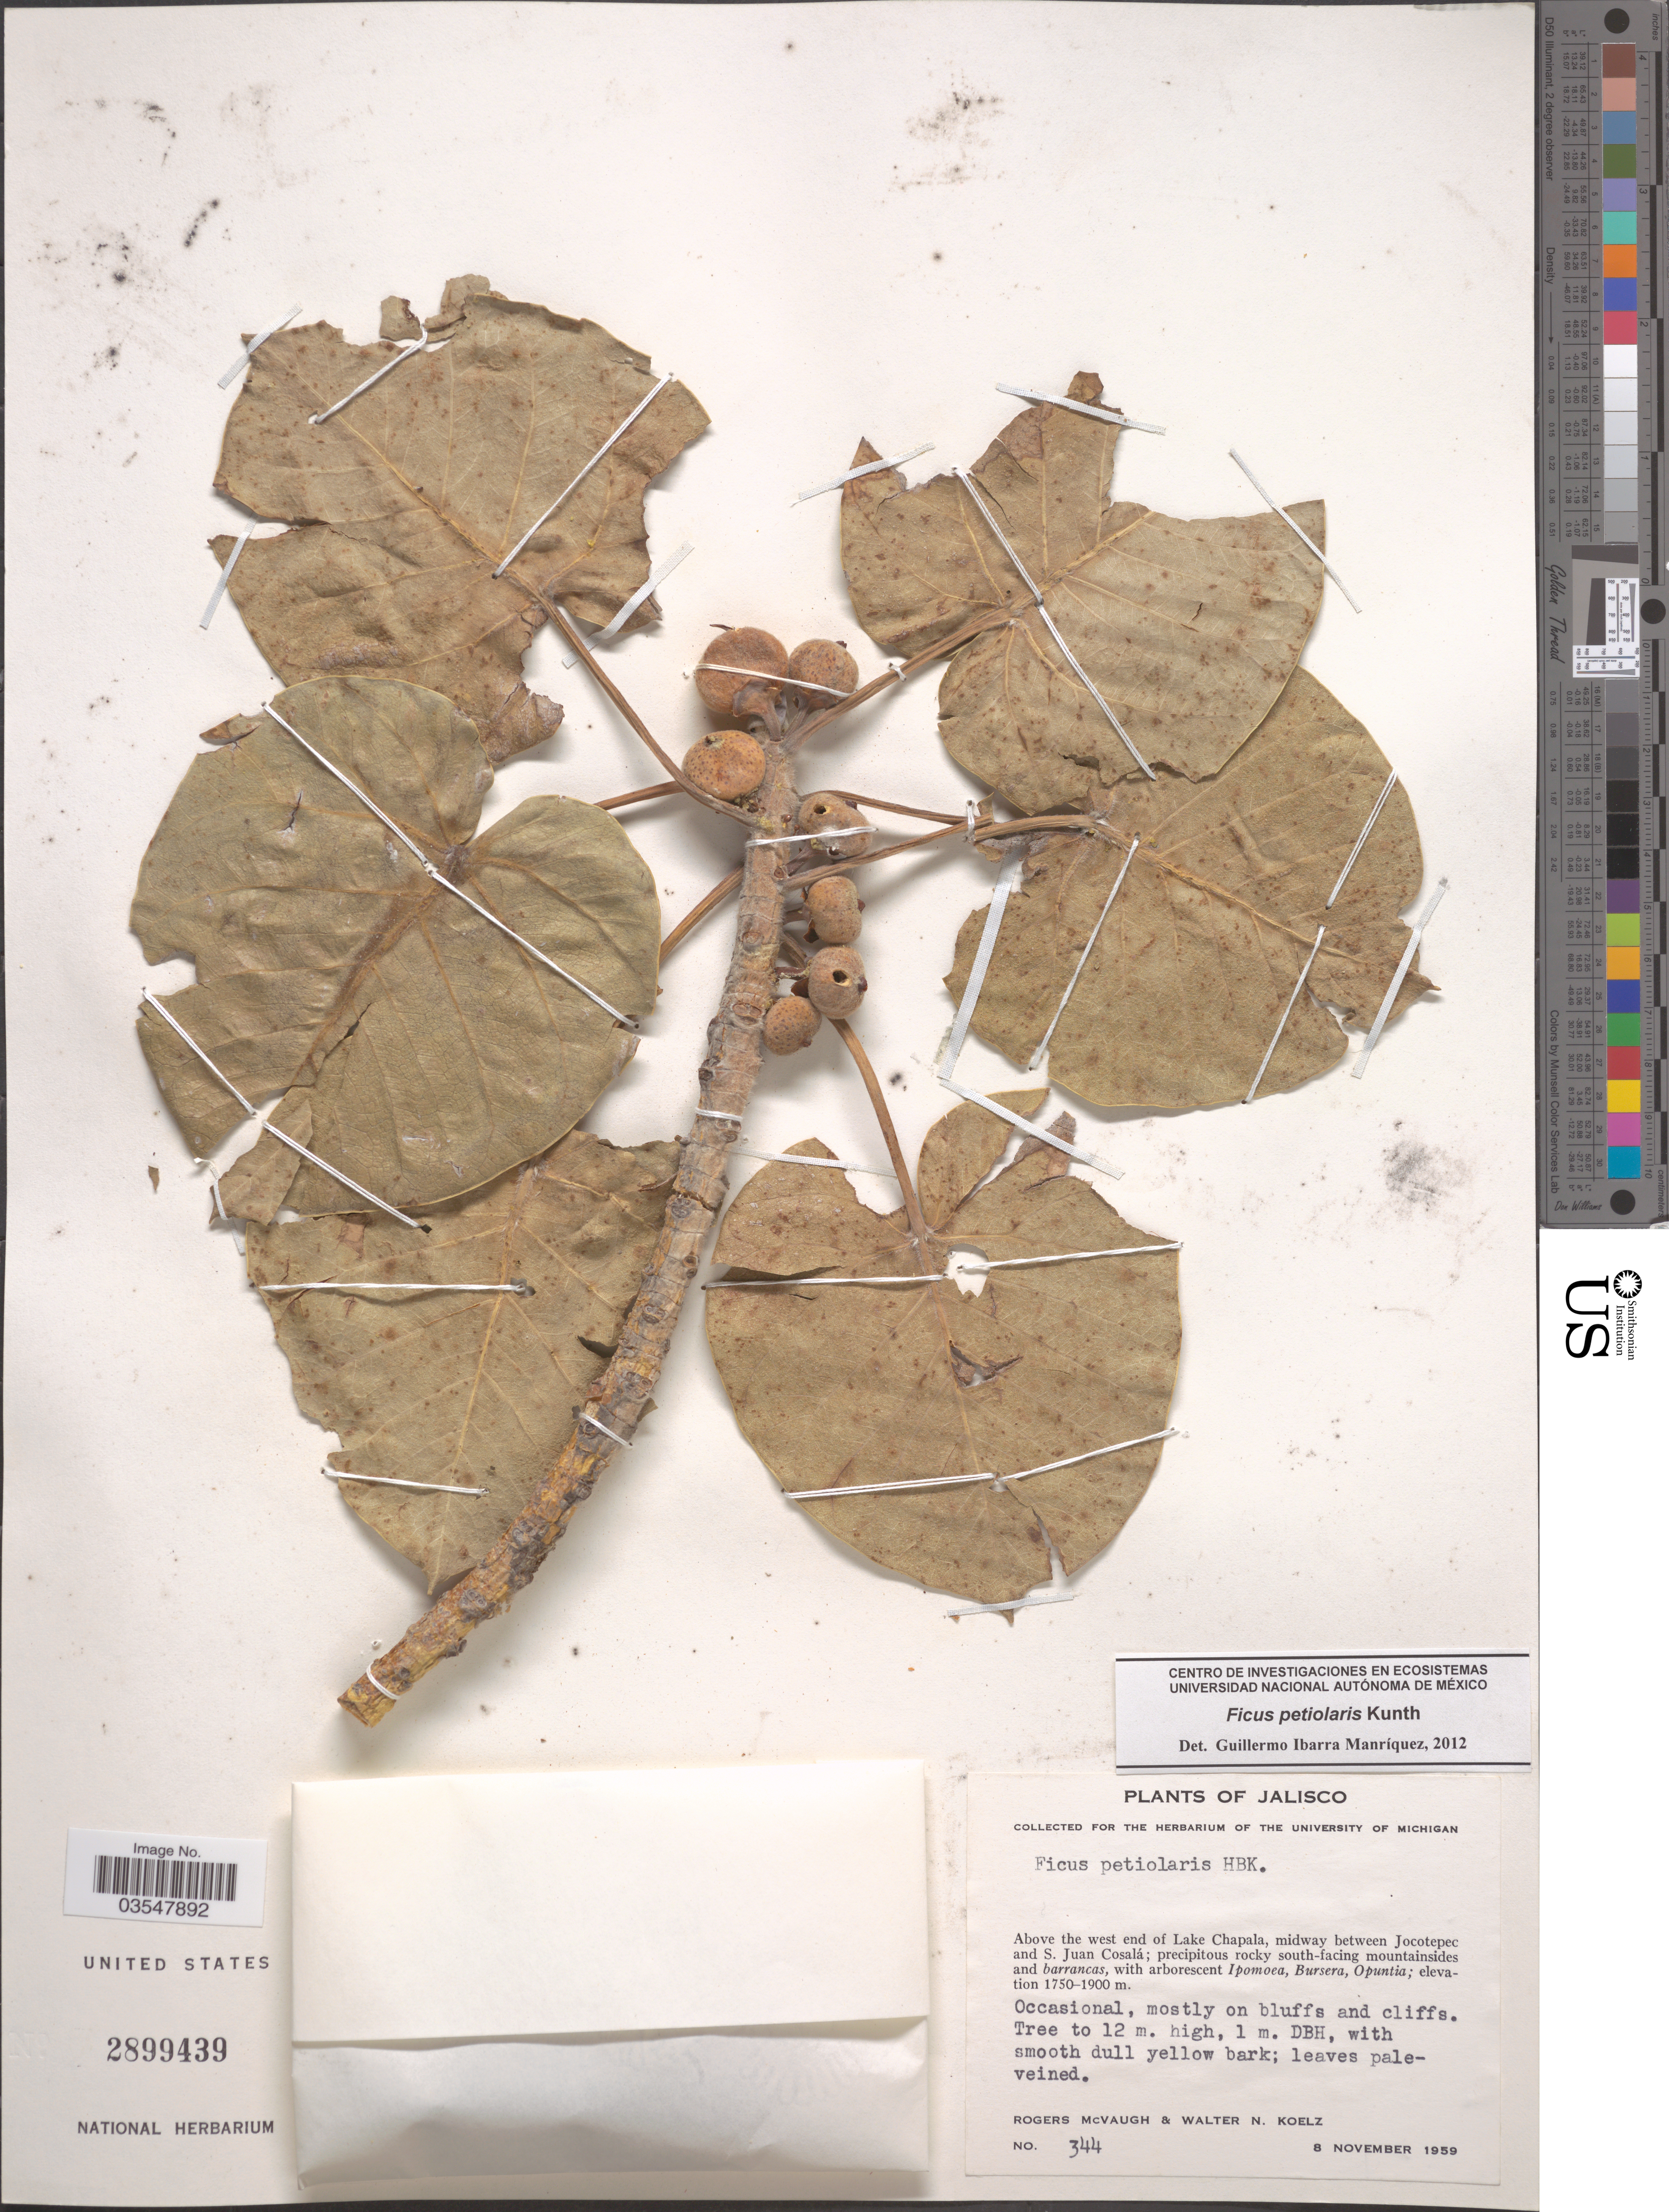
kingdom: Plantae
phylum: Tracheophyta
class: Magnoliopsida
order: Rosales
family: Moraceae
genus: Ficus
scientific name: Ficus petiolaris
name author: Kunth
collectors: R. McVaugh & W. N. Koelz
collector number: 344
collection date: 1959-11-08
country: Mexico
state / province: Jalisco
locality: Above the west end of Lake Chapala, midway between Jocotepec and S. Juan Cosalá; precipitous rocky south-facing mountainsides and barrancas.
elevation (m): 1750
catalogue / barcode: US 2899439